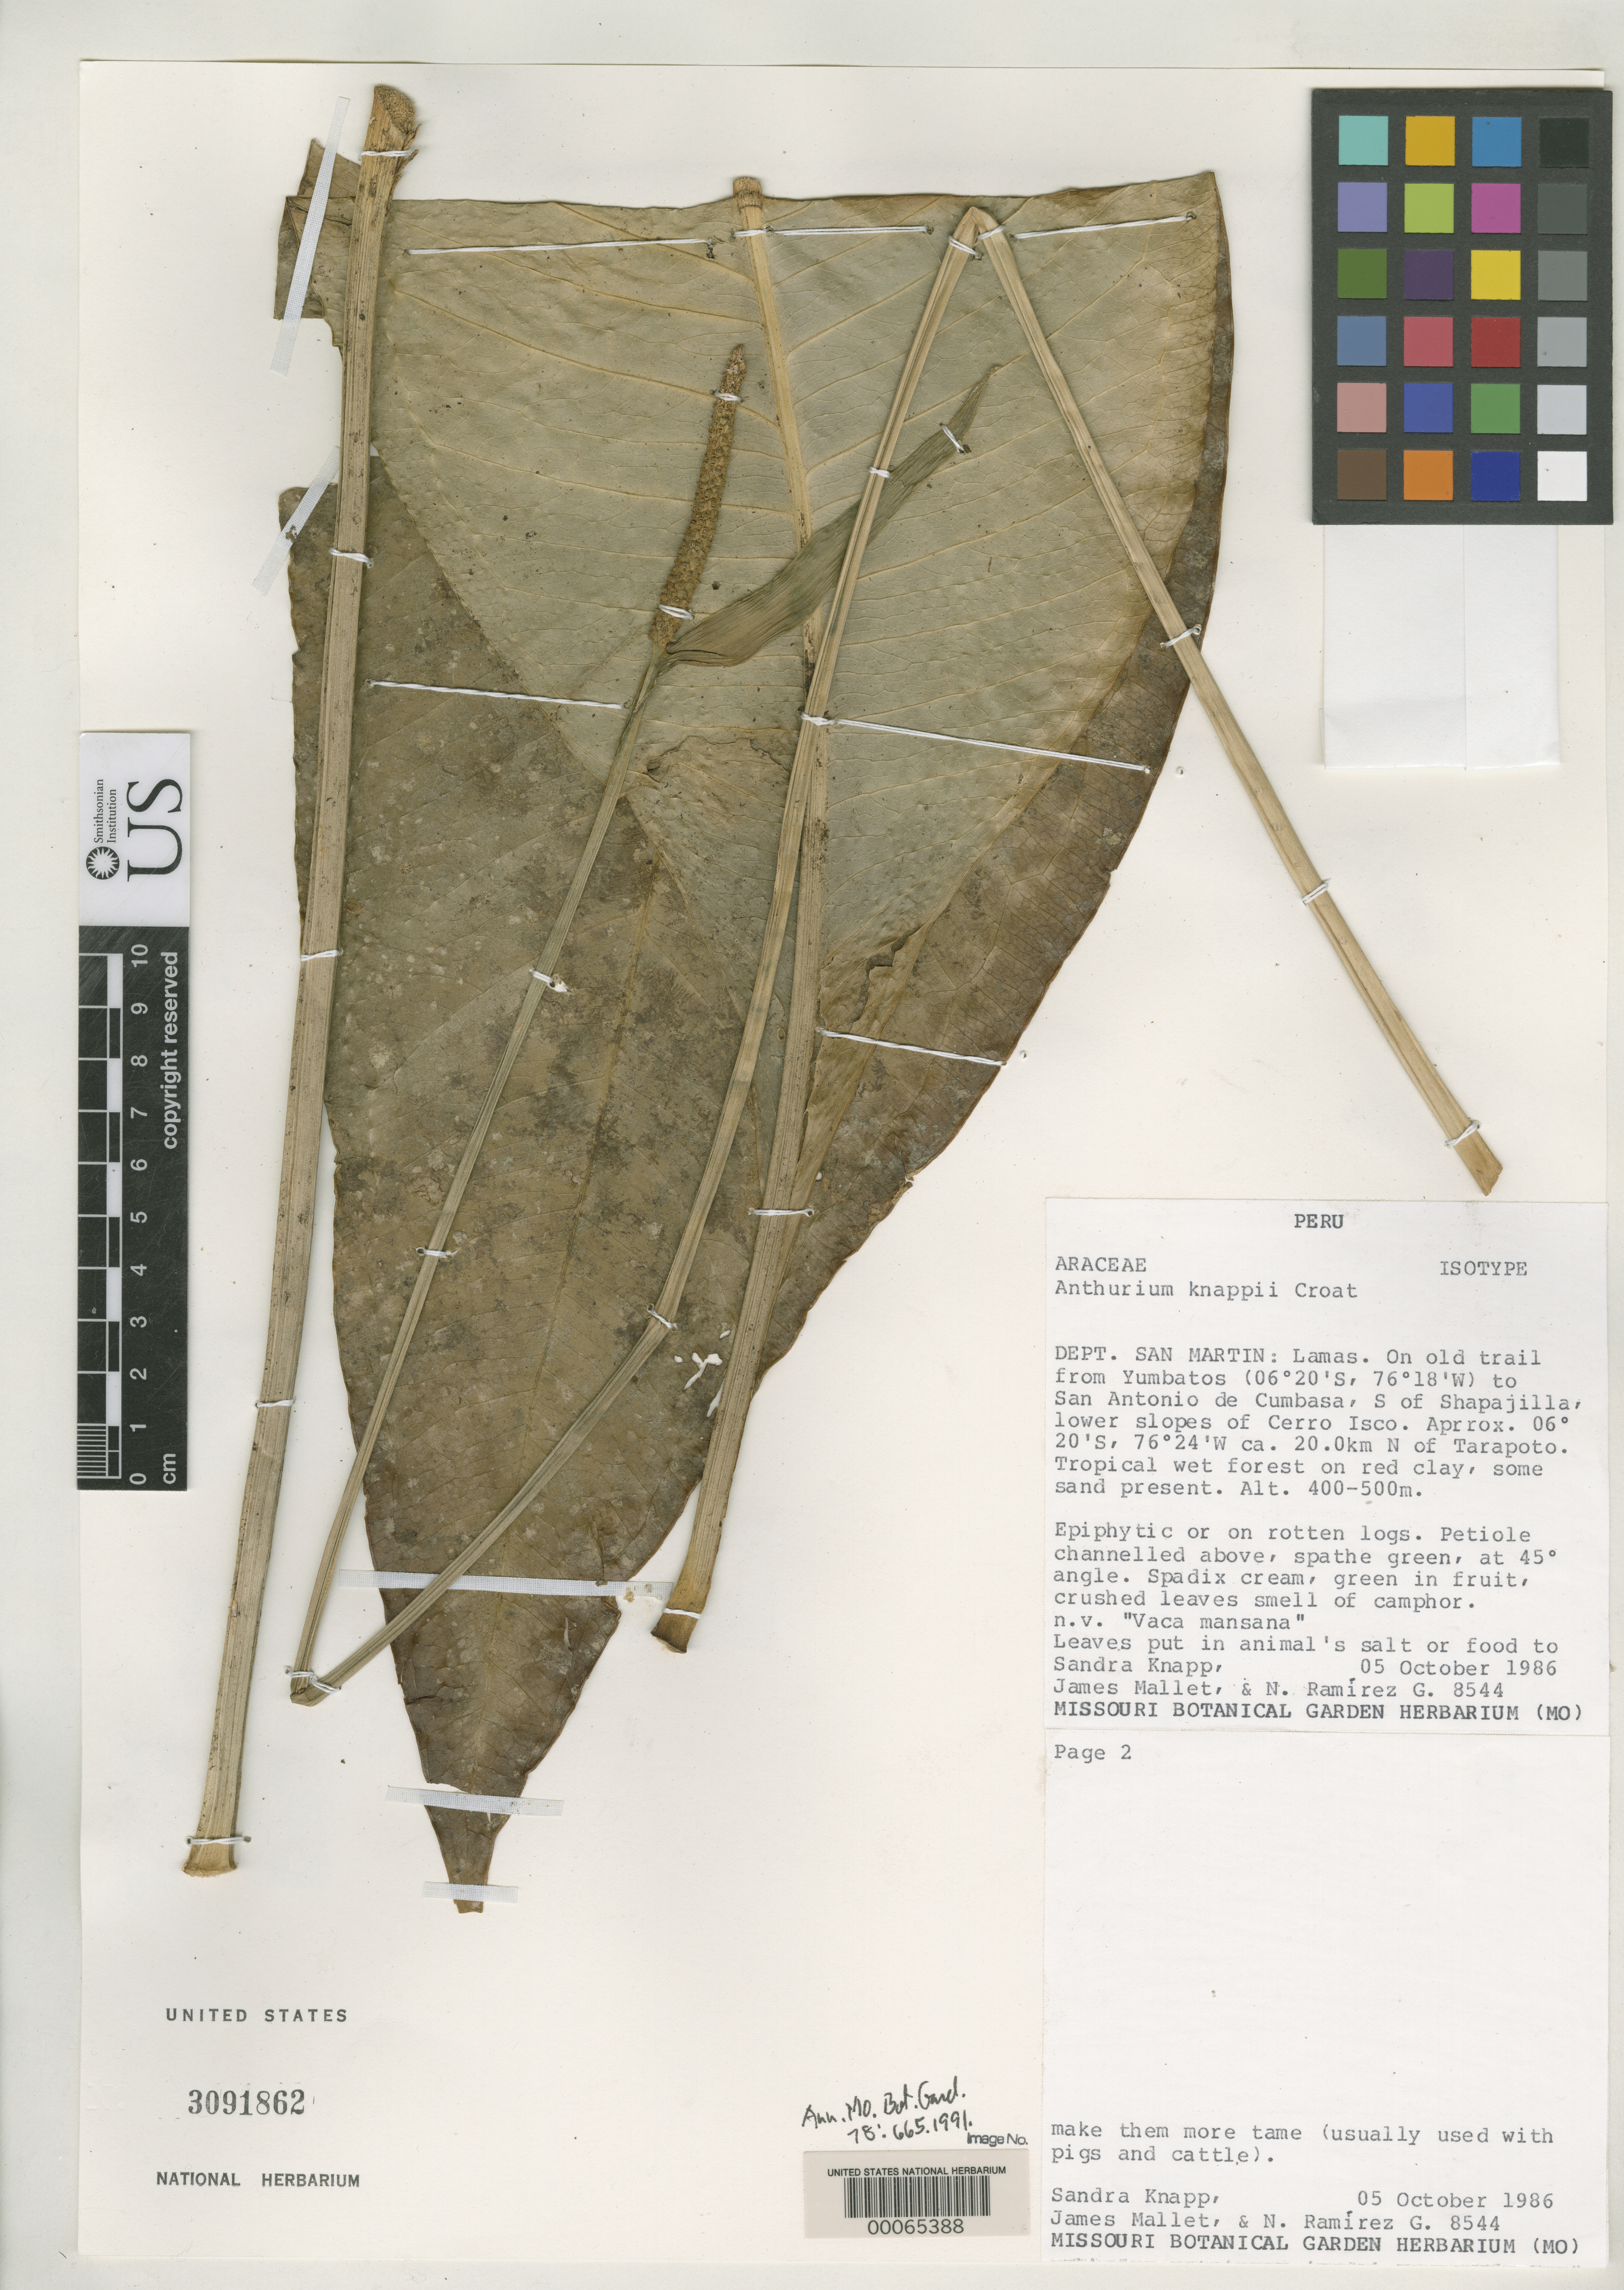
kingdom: Plantae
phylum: Tracheophyta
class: Liliopsida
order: Alismatales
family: Araceae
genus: Anthurium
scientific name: Anthurium knappiae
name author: Croat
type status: Isotype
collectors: S. Knapp, J. Mallet & N. Ramirez G.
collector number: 8544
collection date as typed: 05 Oct 1986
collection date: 1986-10-05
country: Peru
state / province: San Martín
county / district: Lamas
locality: Old trail from Yumbatos to San Antyonio de Cumbasa, S of Shapajilla, lower slopes of Cerro Isco, ca 20.0 km N of Tarapoto.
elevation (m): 400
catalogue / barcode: US 3091862